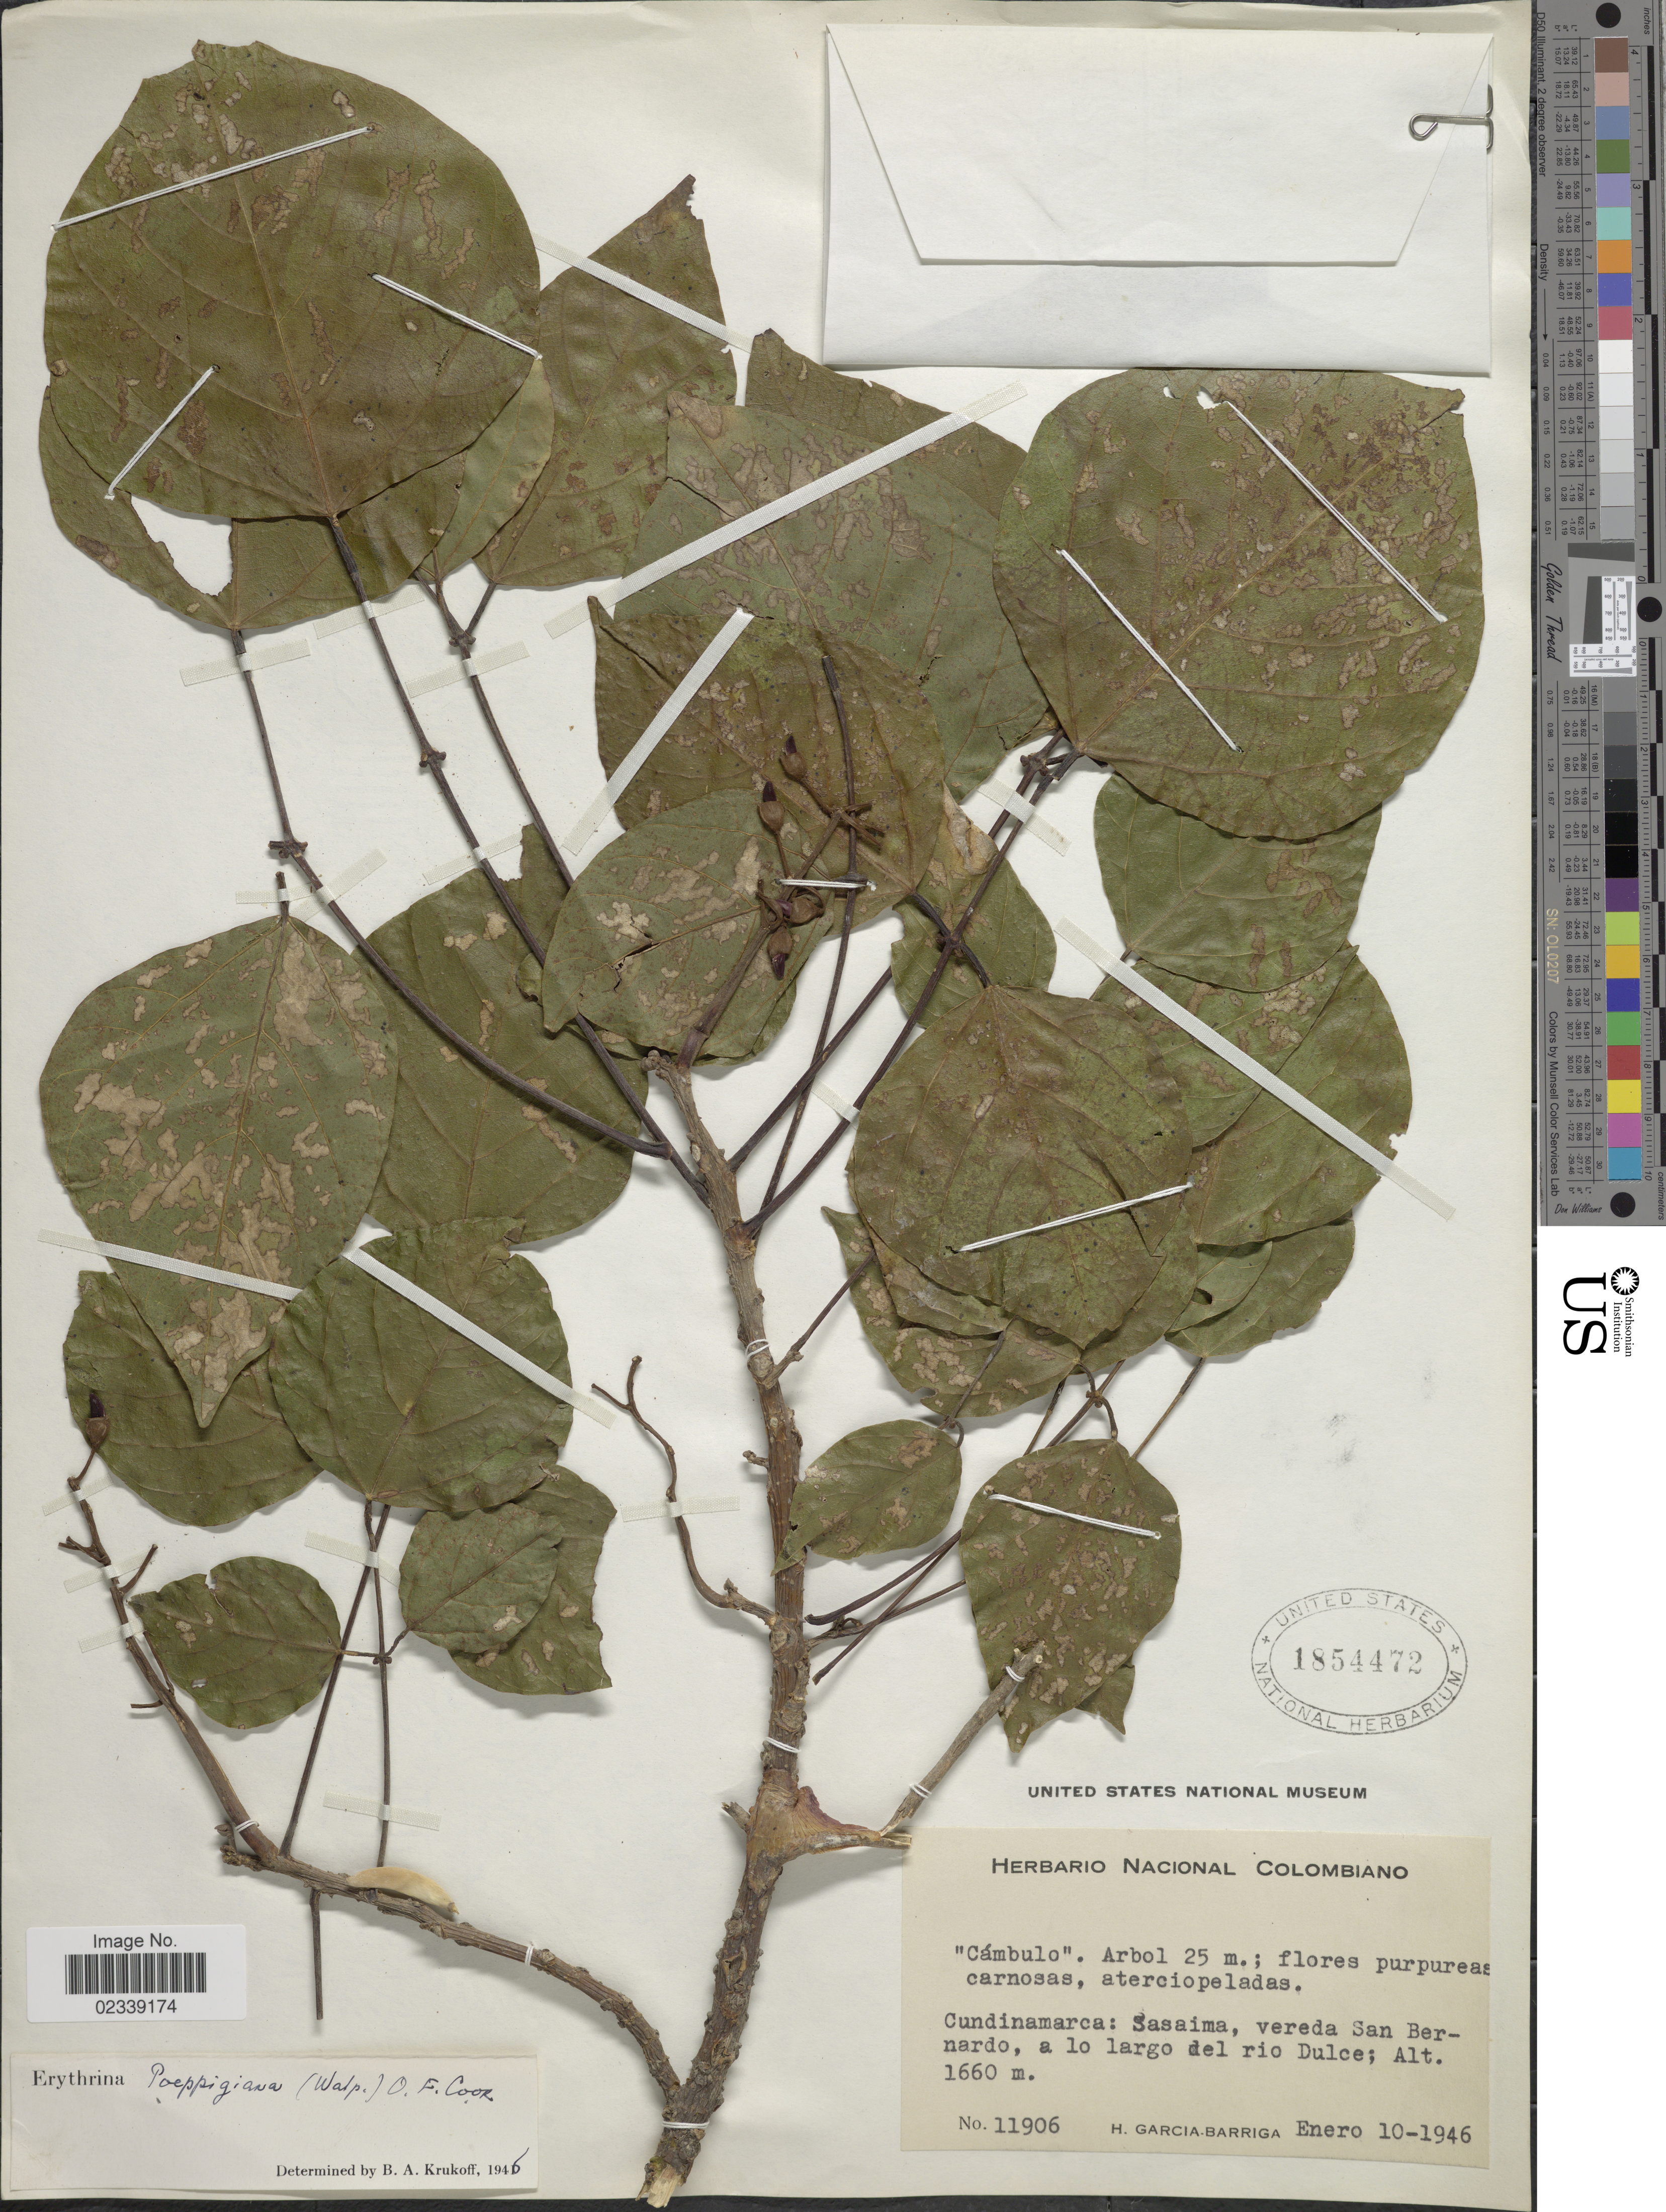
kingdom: Plantae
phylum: Tracheophyta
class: Magnoliopsida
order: Fabales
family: Fabaceae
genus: Erythrina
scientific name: Erythrina poeppigiana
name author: (Walp.) O.F. Cook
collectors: H. García Barriga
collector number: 11906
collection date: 1946-01-10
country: Colombia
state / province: Cundinamarca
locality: Sasaima, vereda San Bernardo, a lo largo del Rio Dulce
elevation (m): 1660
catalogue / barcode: US 1854472